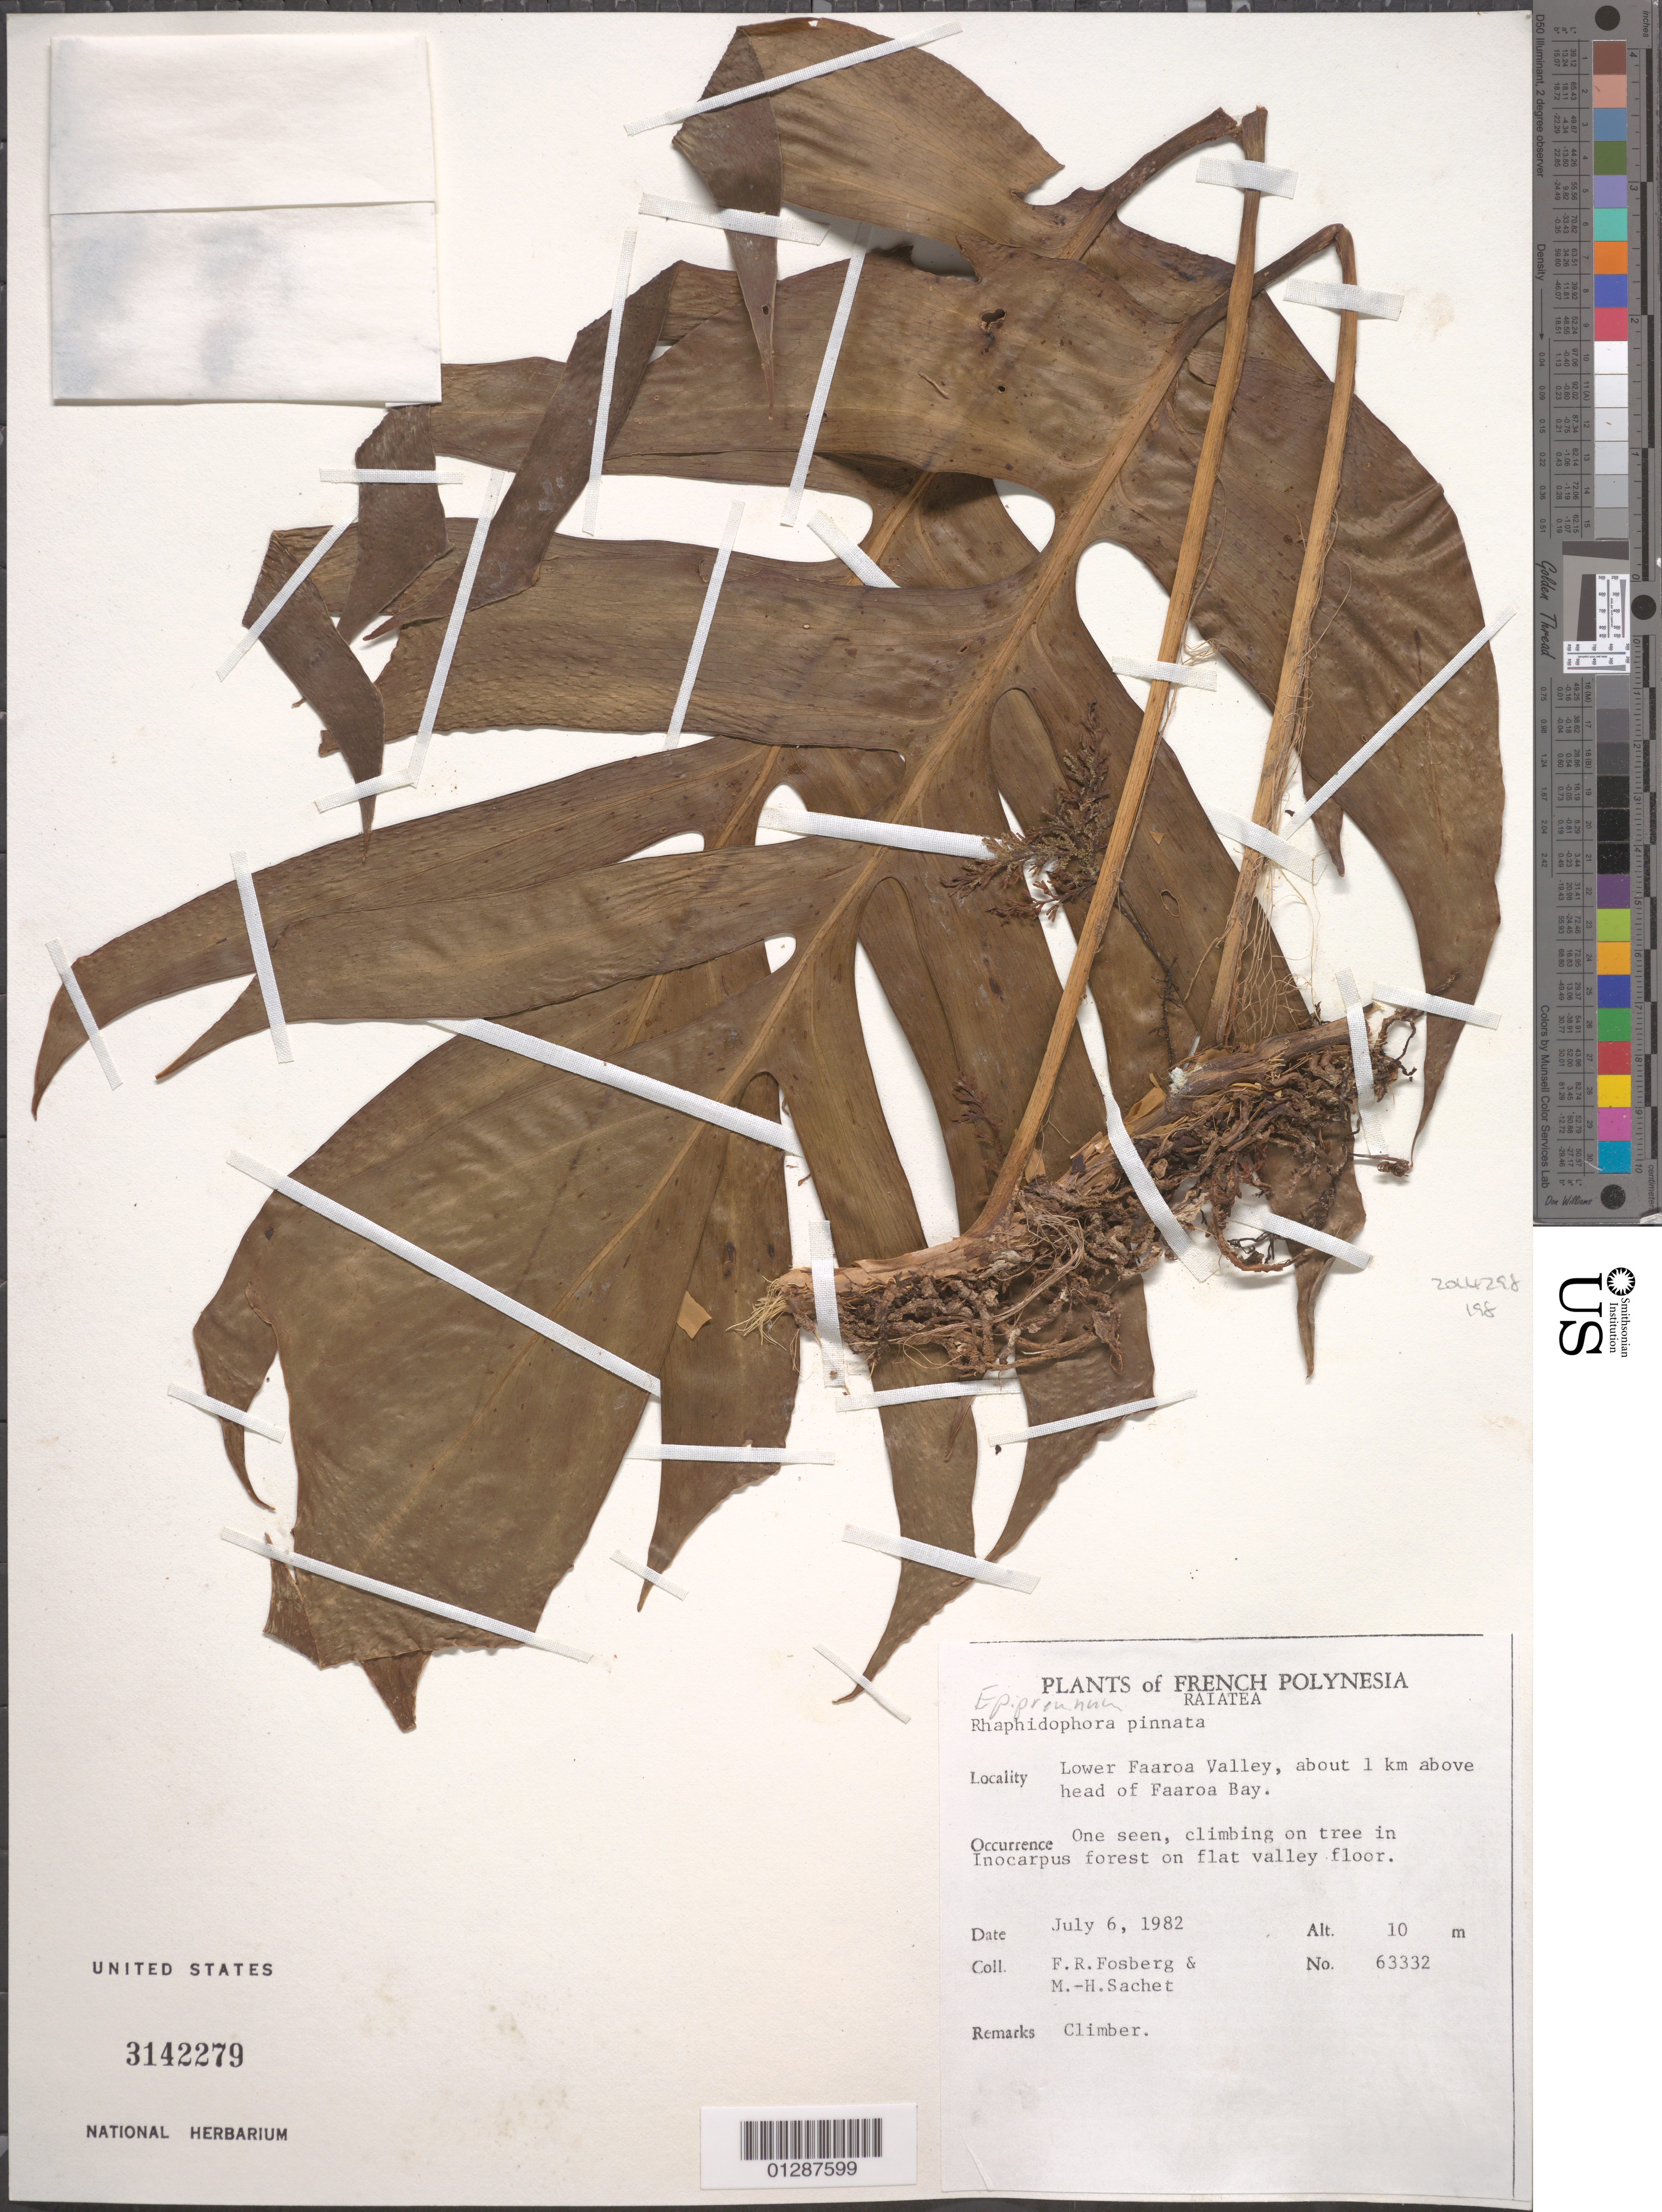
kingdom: Plantae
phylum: Tracheophyta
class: Liliopsida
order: Alismatales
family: Araceae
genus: Epipremnum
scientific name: Epipremnum pinnatum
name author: (L.) Engl.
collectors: F. R. Fosberg & M.-H. Sachet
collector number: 63332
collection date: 1982-07-06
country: French Polynesia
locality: Raiatea. Lower Faaroa Valley, about 1 km above head of Faaroa Bay.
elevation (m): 10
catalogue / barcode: US 3142279